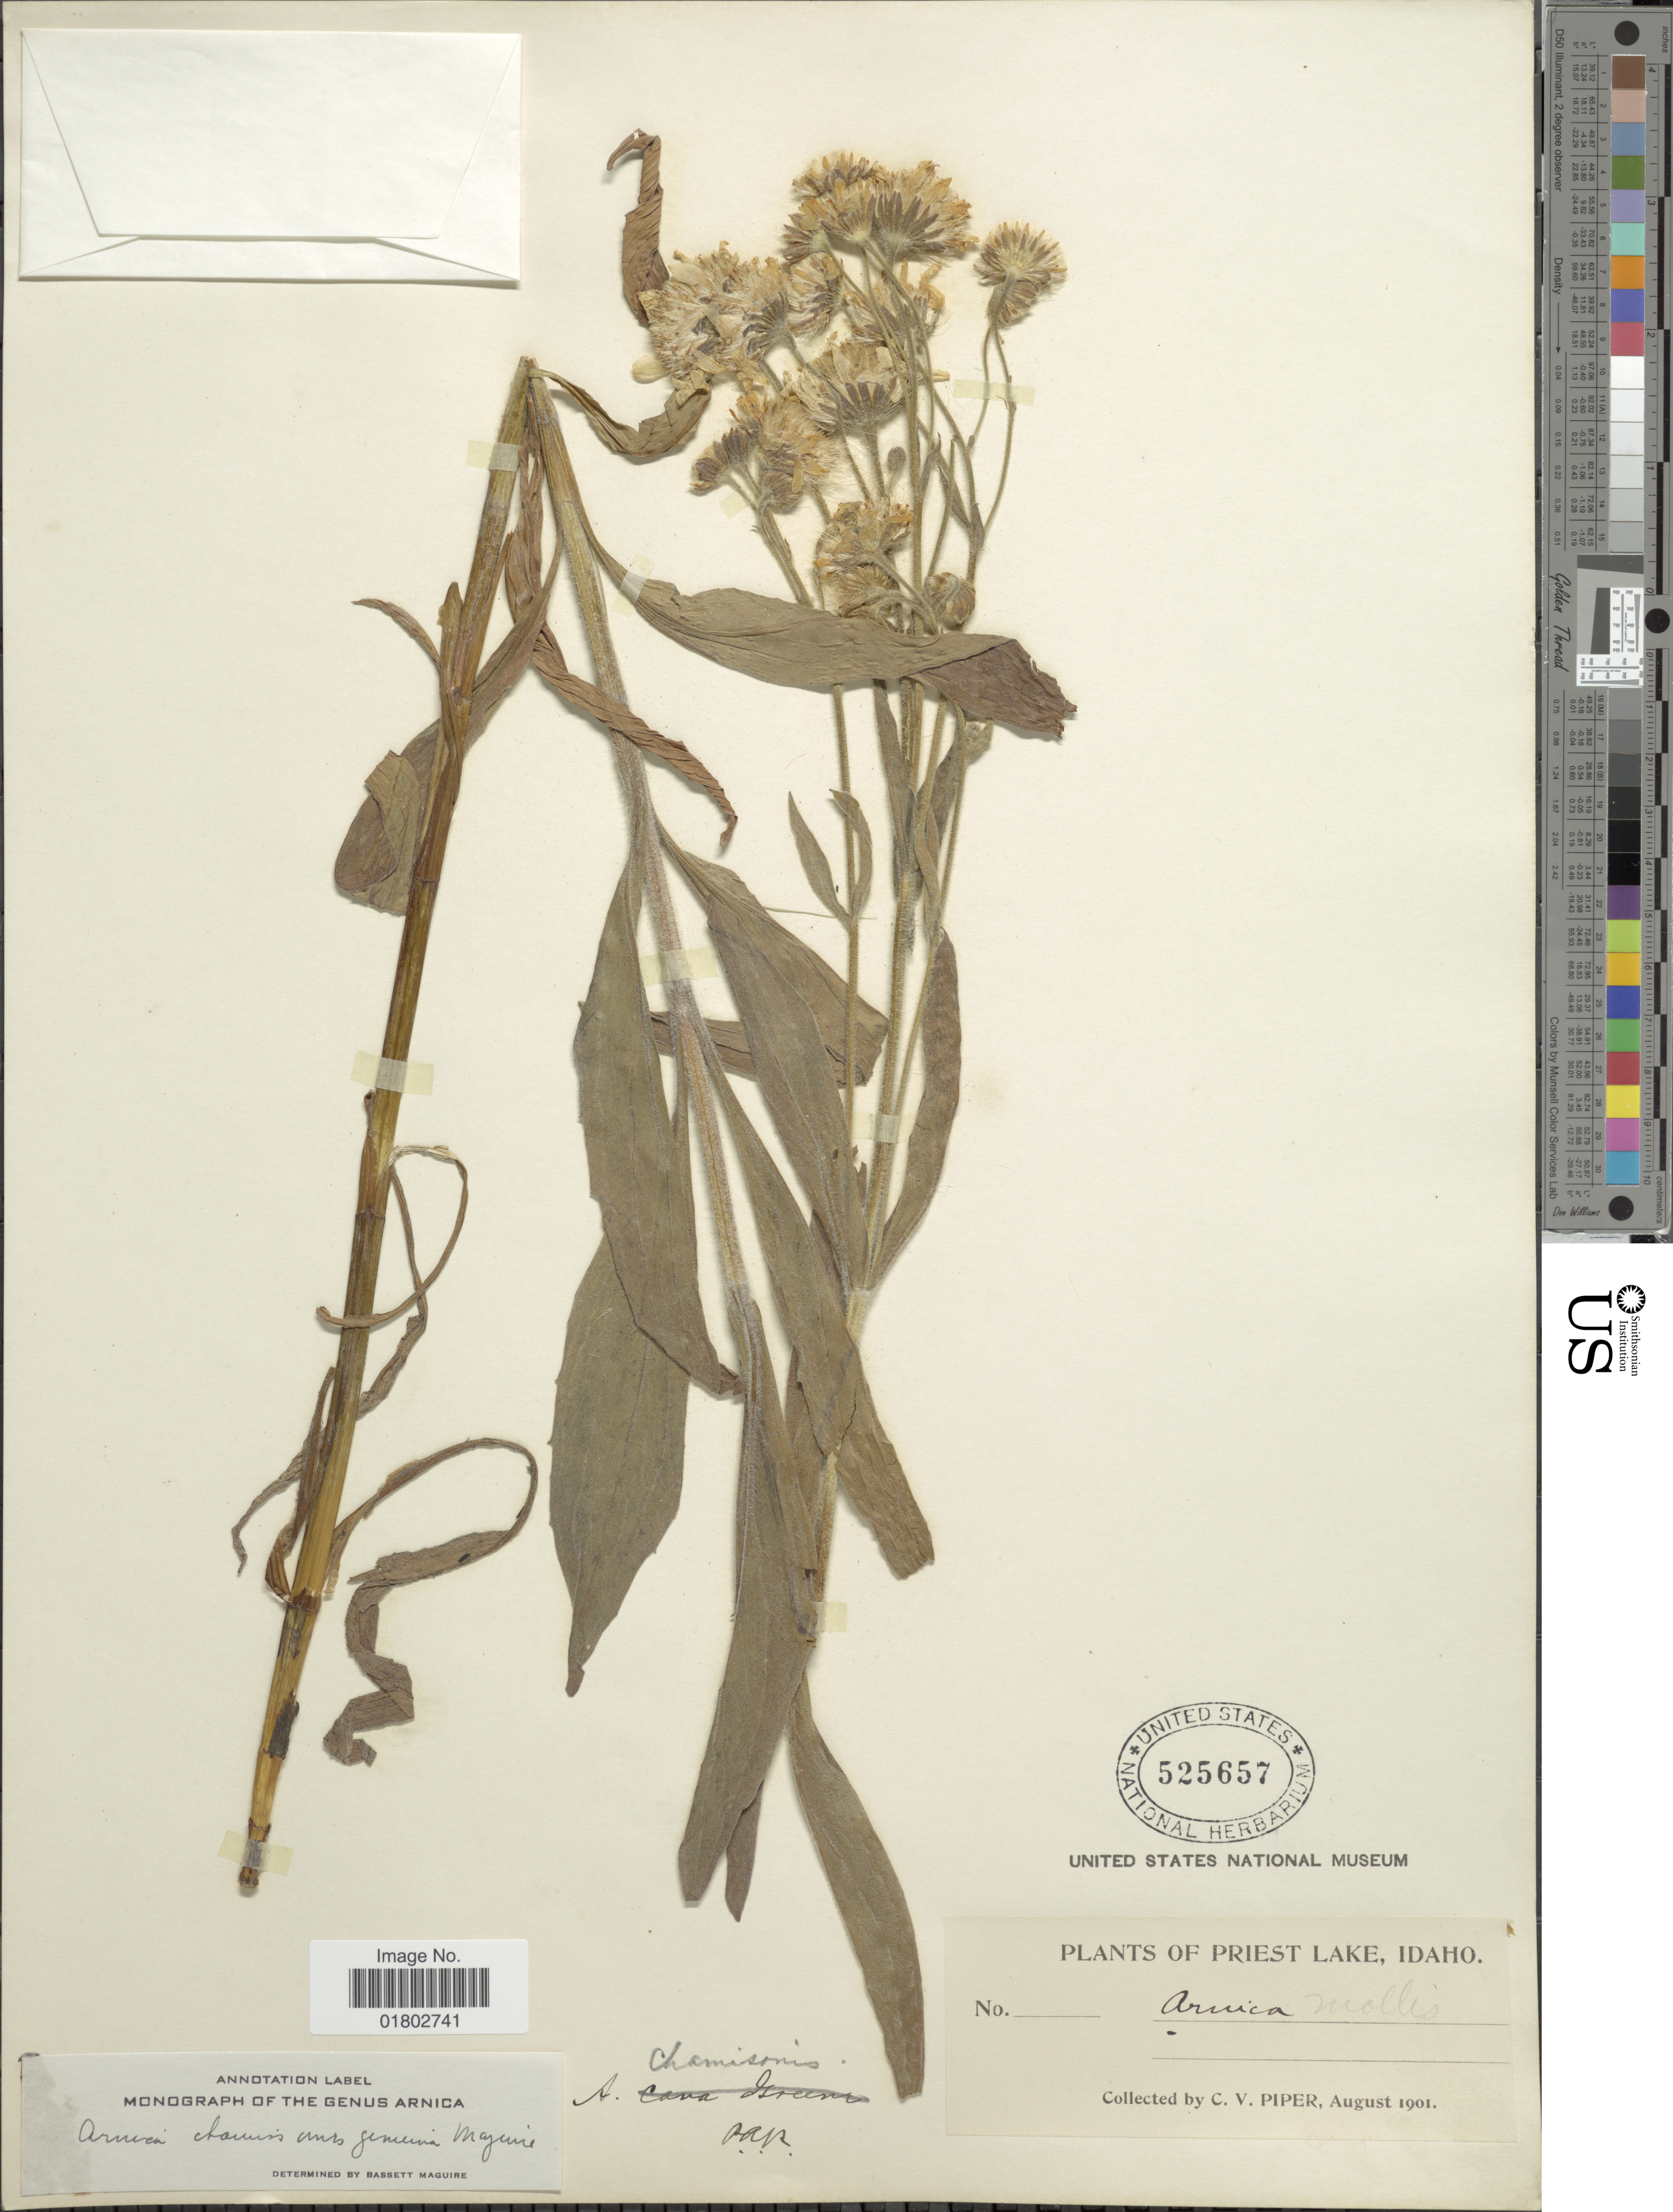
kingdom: Plantae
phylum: Tracheophyta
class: Magnoliopsida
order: Asterales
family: Asteraceae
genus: Arnica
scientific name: Arnica chamissonis subsp. genuina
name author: Maguire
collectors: C. V. Piper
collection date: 1901-08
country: United States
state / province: Idaho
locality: Priest Lake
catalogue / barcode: US 525657